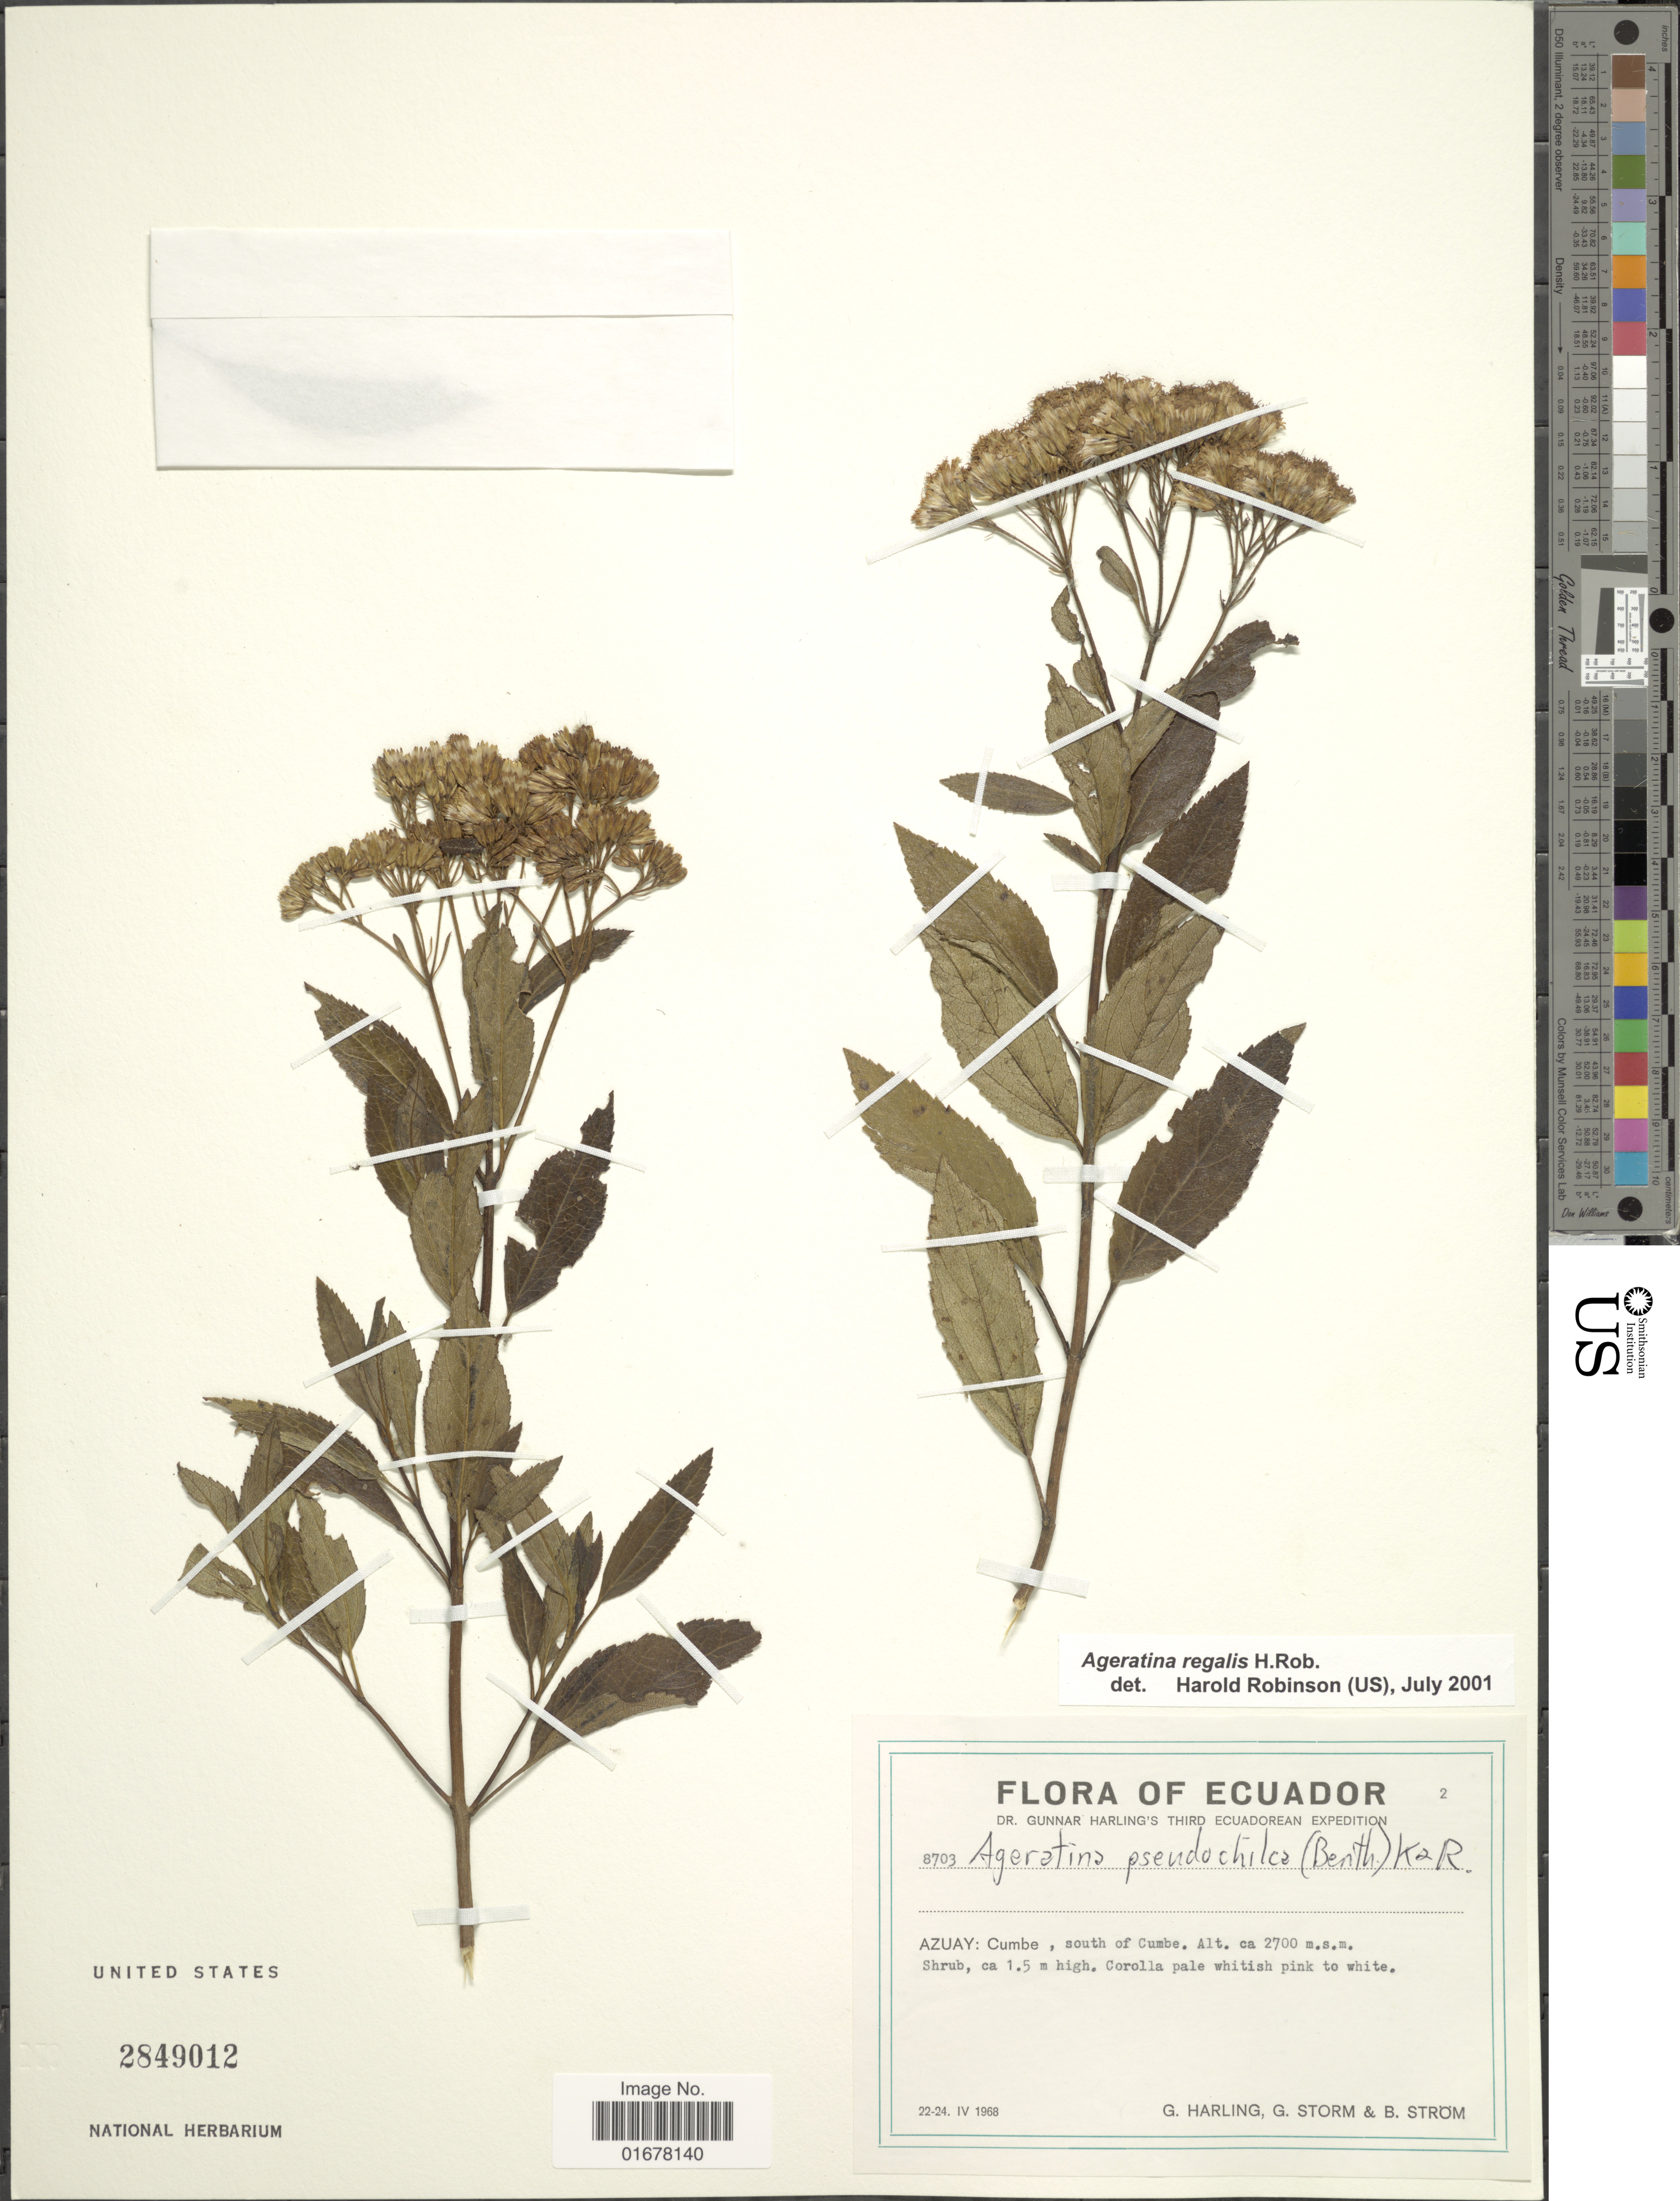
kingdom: Plantae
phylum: Tracheophyta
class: Magnoliopsida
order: Asterales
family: Asteraceae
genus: Ageratina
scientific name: Ageratina regalis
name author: H. Rob.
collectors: G. Harling, G. Storm & B. Ström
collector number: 8703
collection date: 1968-04-22/1968-04-24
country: Ecuador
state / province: Azuay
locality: Azuay: Cumbe, south of Cumbe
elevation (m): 2700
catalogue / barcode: US 2849012